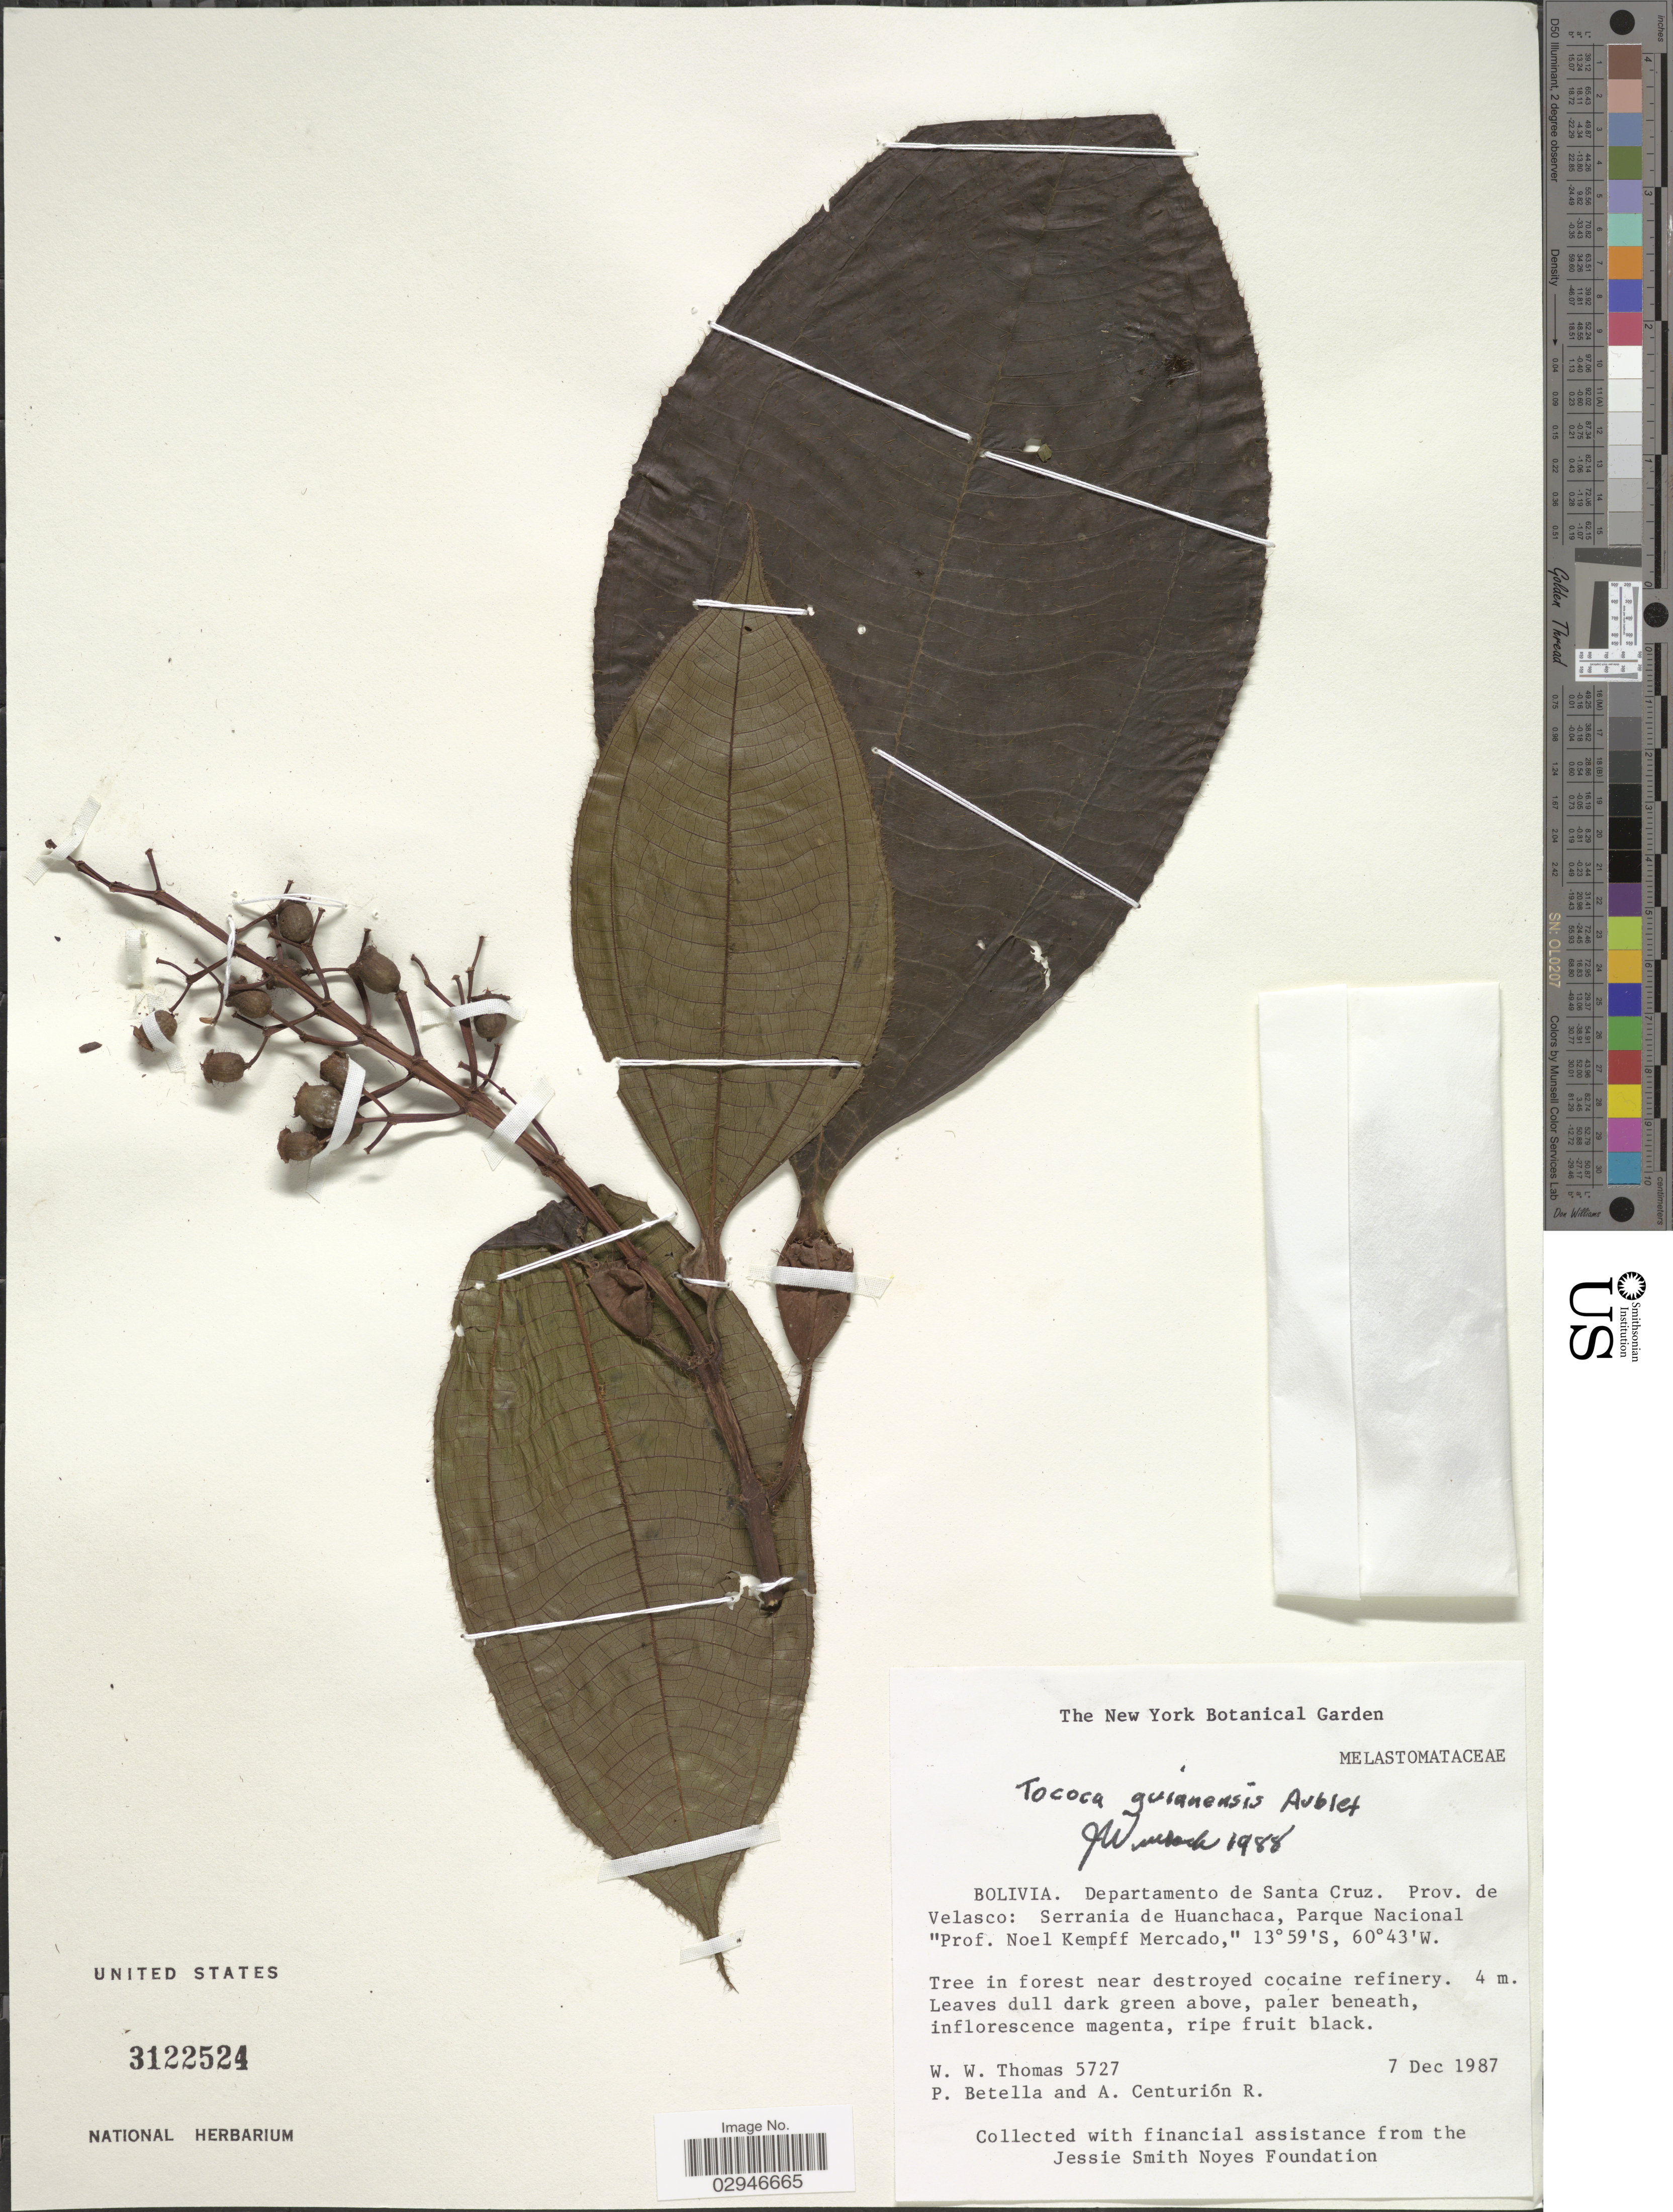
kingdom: Plantae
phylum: Tracheophyta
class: Magnoliopsida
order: Myrtales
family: Melastomataceae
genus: Tococa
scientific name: Tococa guianensis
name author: Aubl.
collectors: W. Thomas, P. Betella & A. Centurión R.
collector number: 5727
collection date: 1987-12-07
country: Bolivia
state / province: Santa Cruz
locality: Departamento de Santa Cruz, Prov. de Velasco, Serrania de Huanchaca, Parque Nacional "Prof. Noel Kempff Mercado".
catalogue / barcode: US 3122524